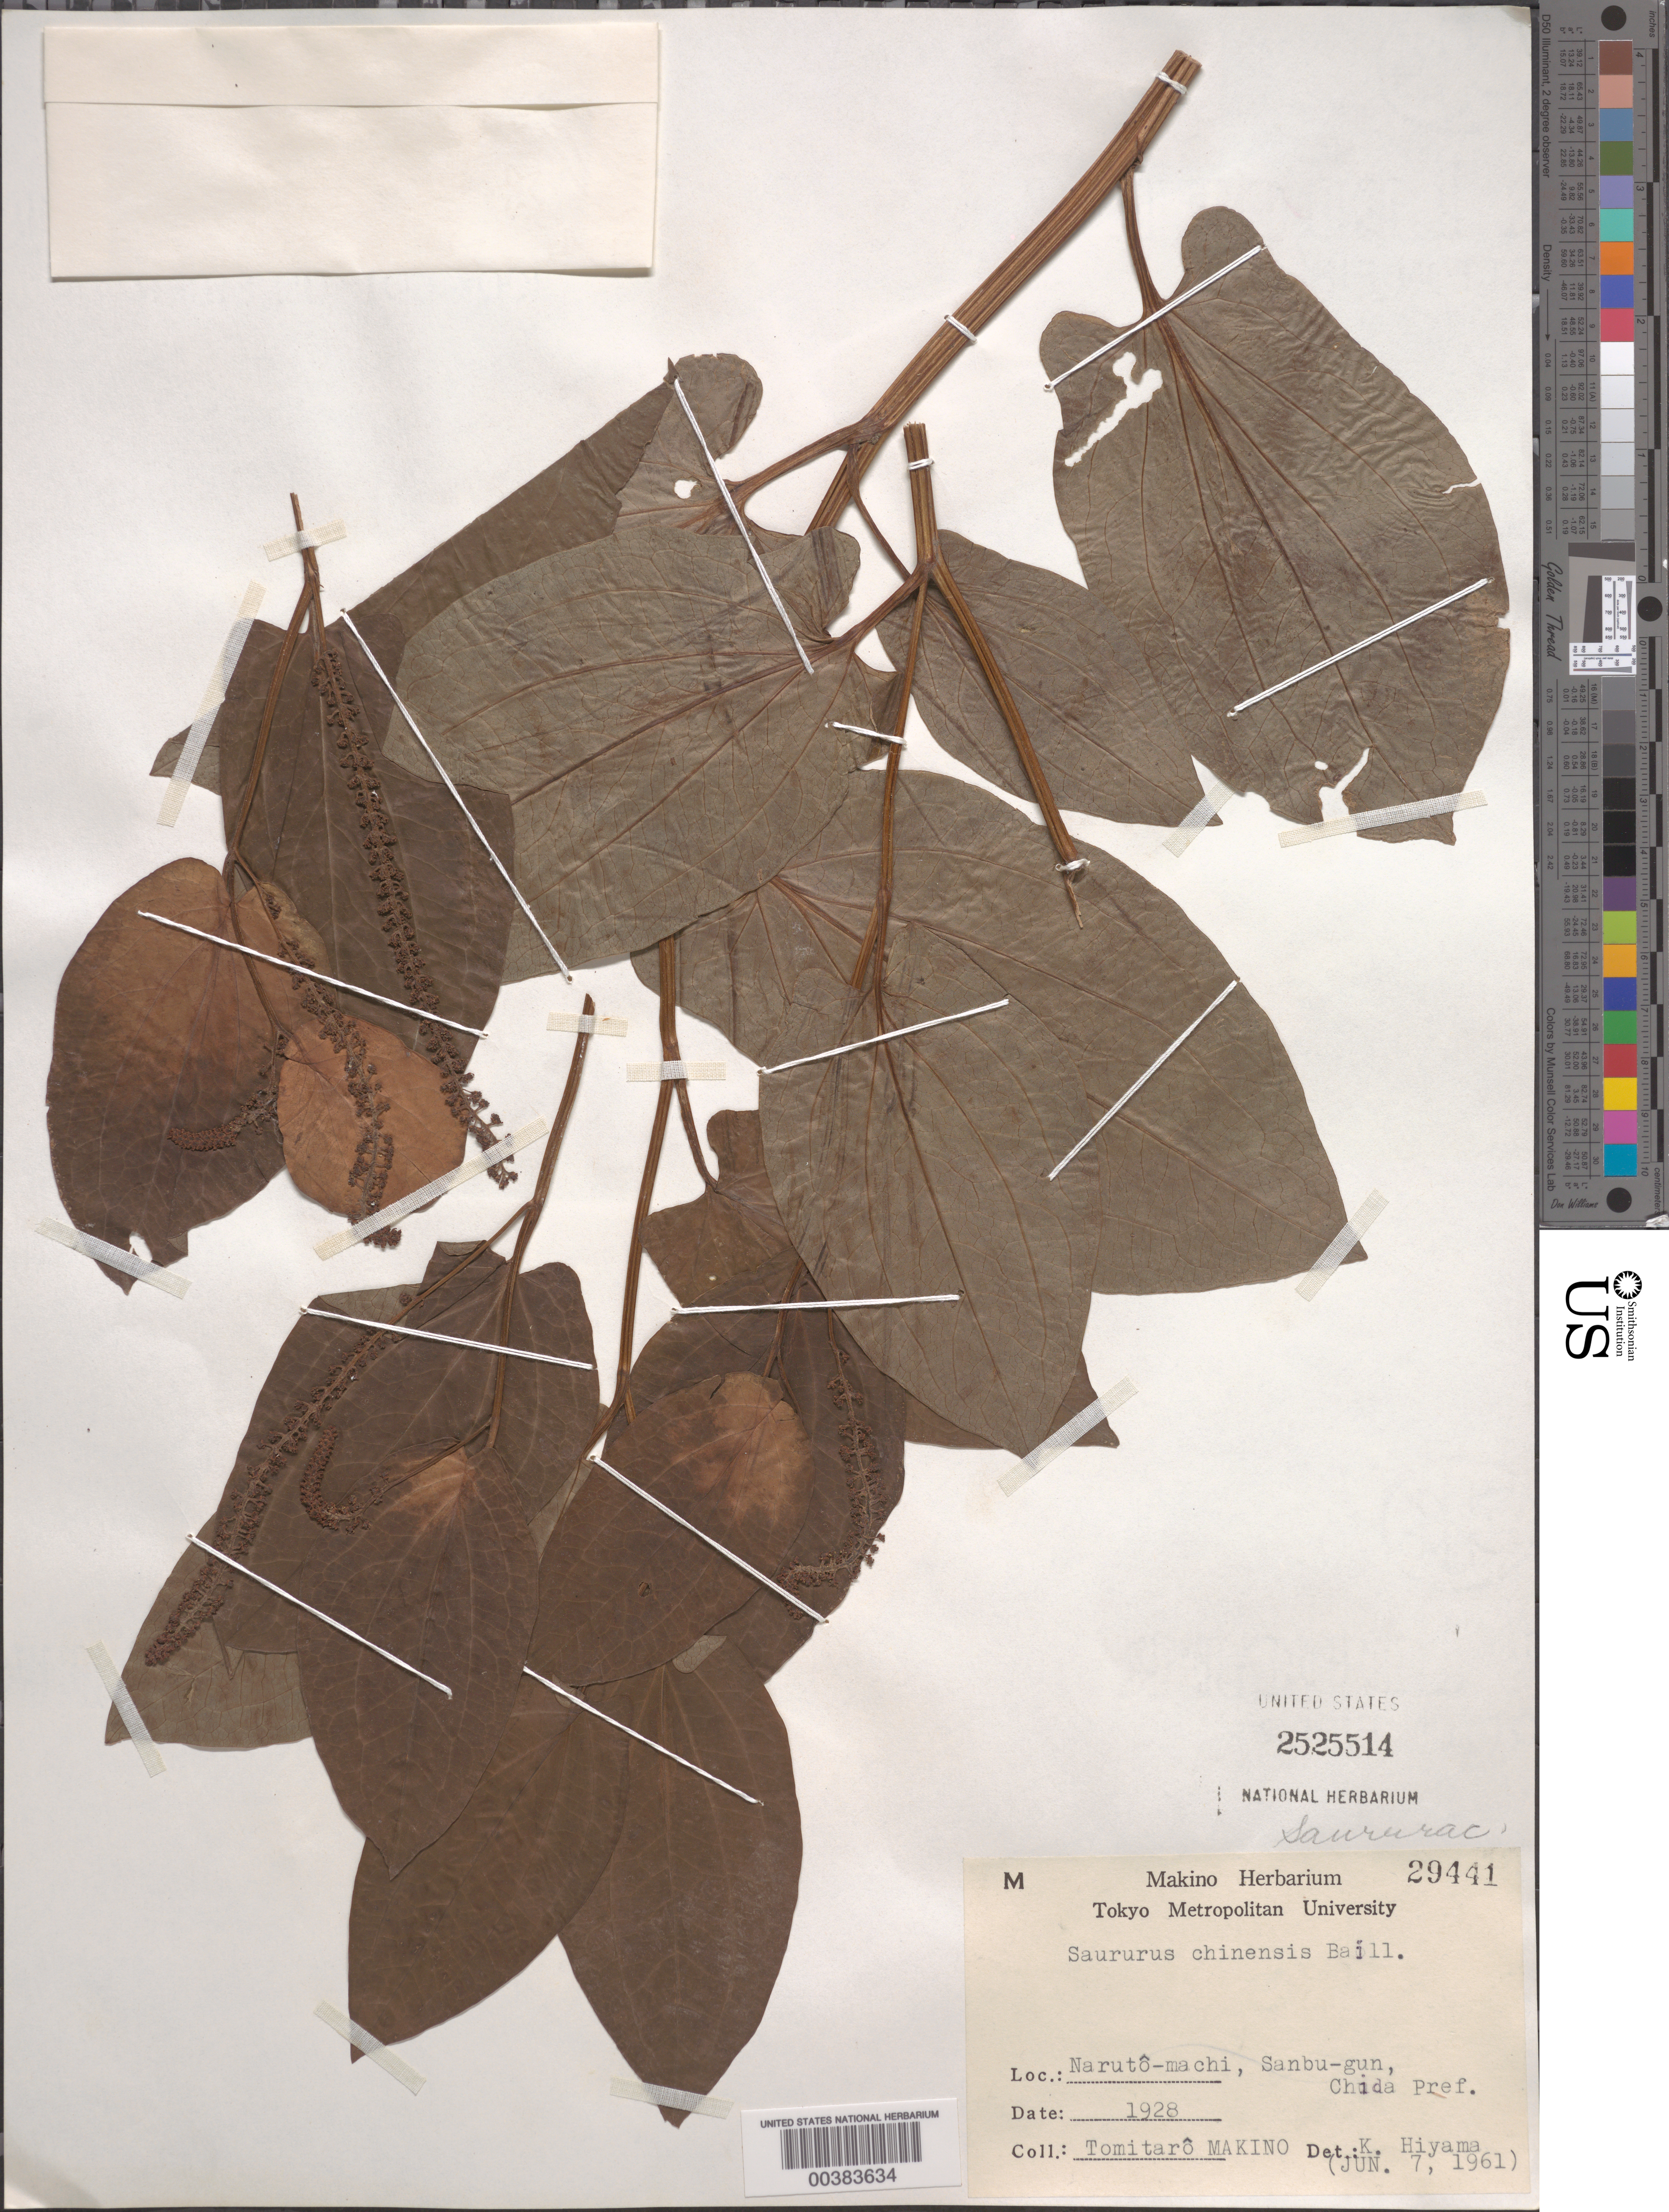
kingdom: Plantae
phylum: Tracheophyta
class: Magnoliopsida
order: Piperales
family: Saururaceae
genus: Saururus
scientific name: Saururus chinensis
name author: (Lour.) Baill.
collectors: T. Makino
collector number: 29441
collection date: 1928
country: Japan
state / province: Tokyo, Federal City of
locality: Narutô-machi, Sanbu-gun, Chida Pref.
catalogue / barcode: US 2525514